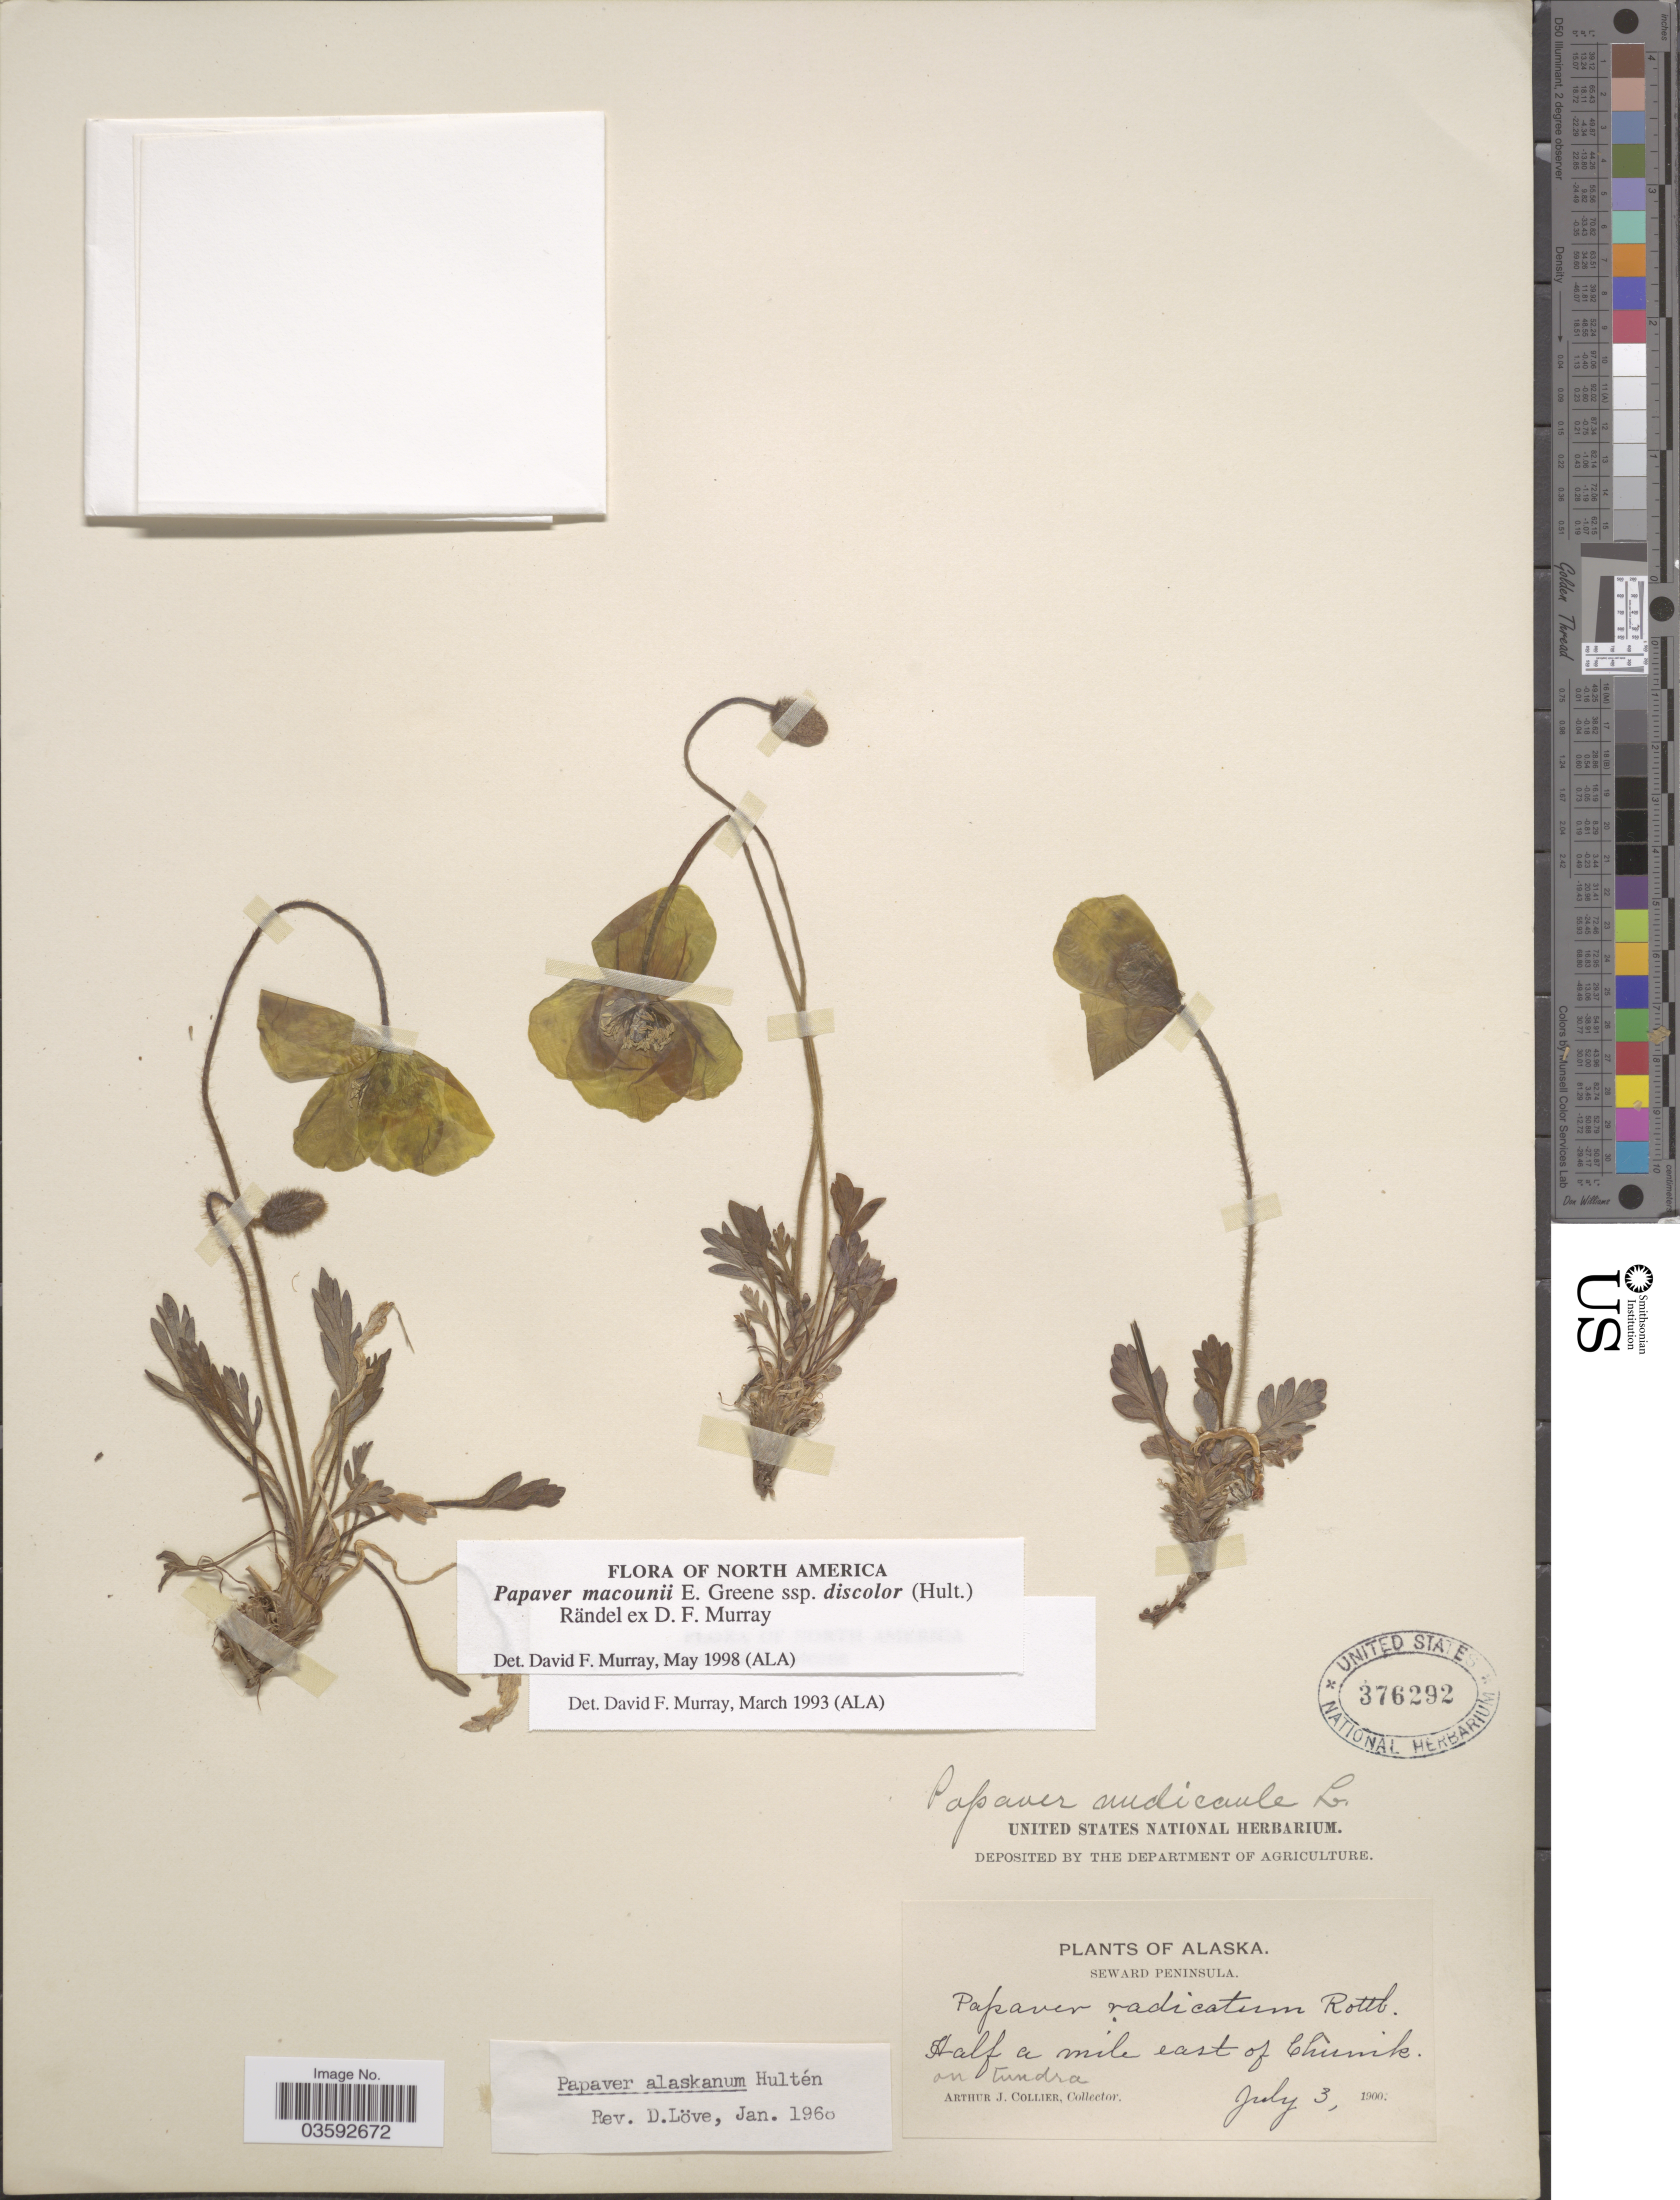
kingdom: Plantae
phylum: Tracheophyta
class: Magnoliopsida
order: Ranunculales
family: Papaveraceae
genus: Papaver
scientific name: Papaver macounii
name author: Greene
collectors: A. Collier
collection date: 1900-07-03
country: United States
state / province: Alaska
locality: Seward Peninsula. Half a mile east of Chunik.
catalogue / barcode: US 376292